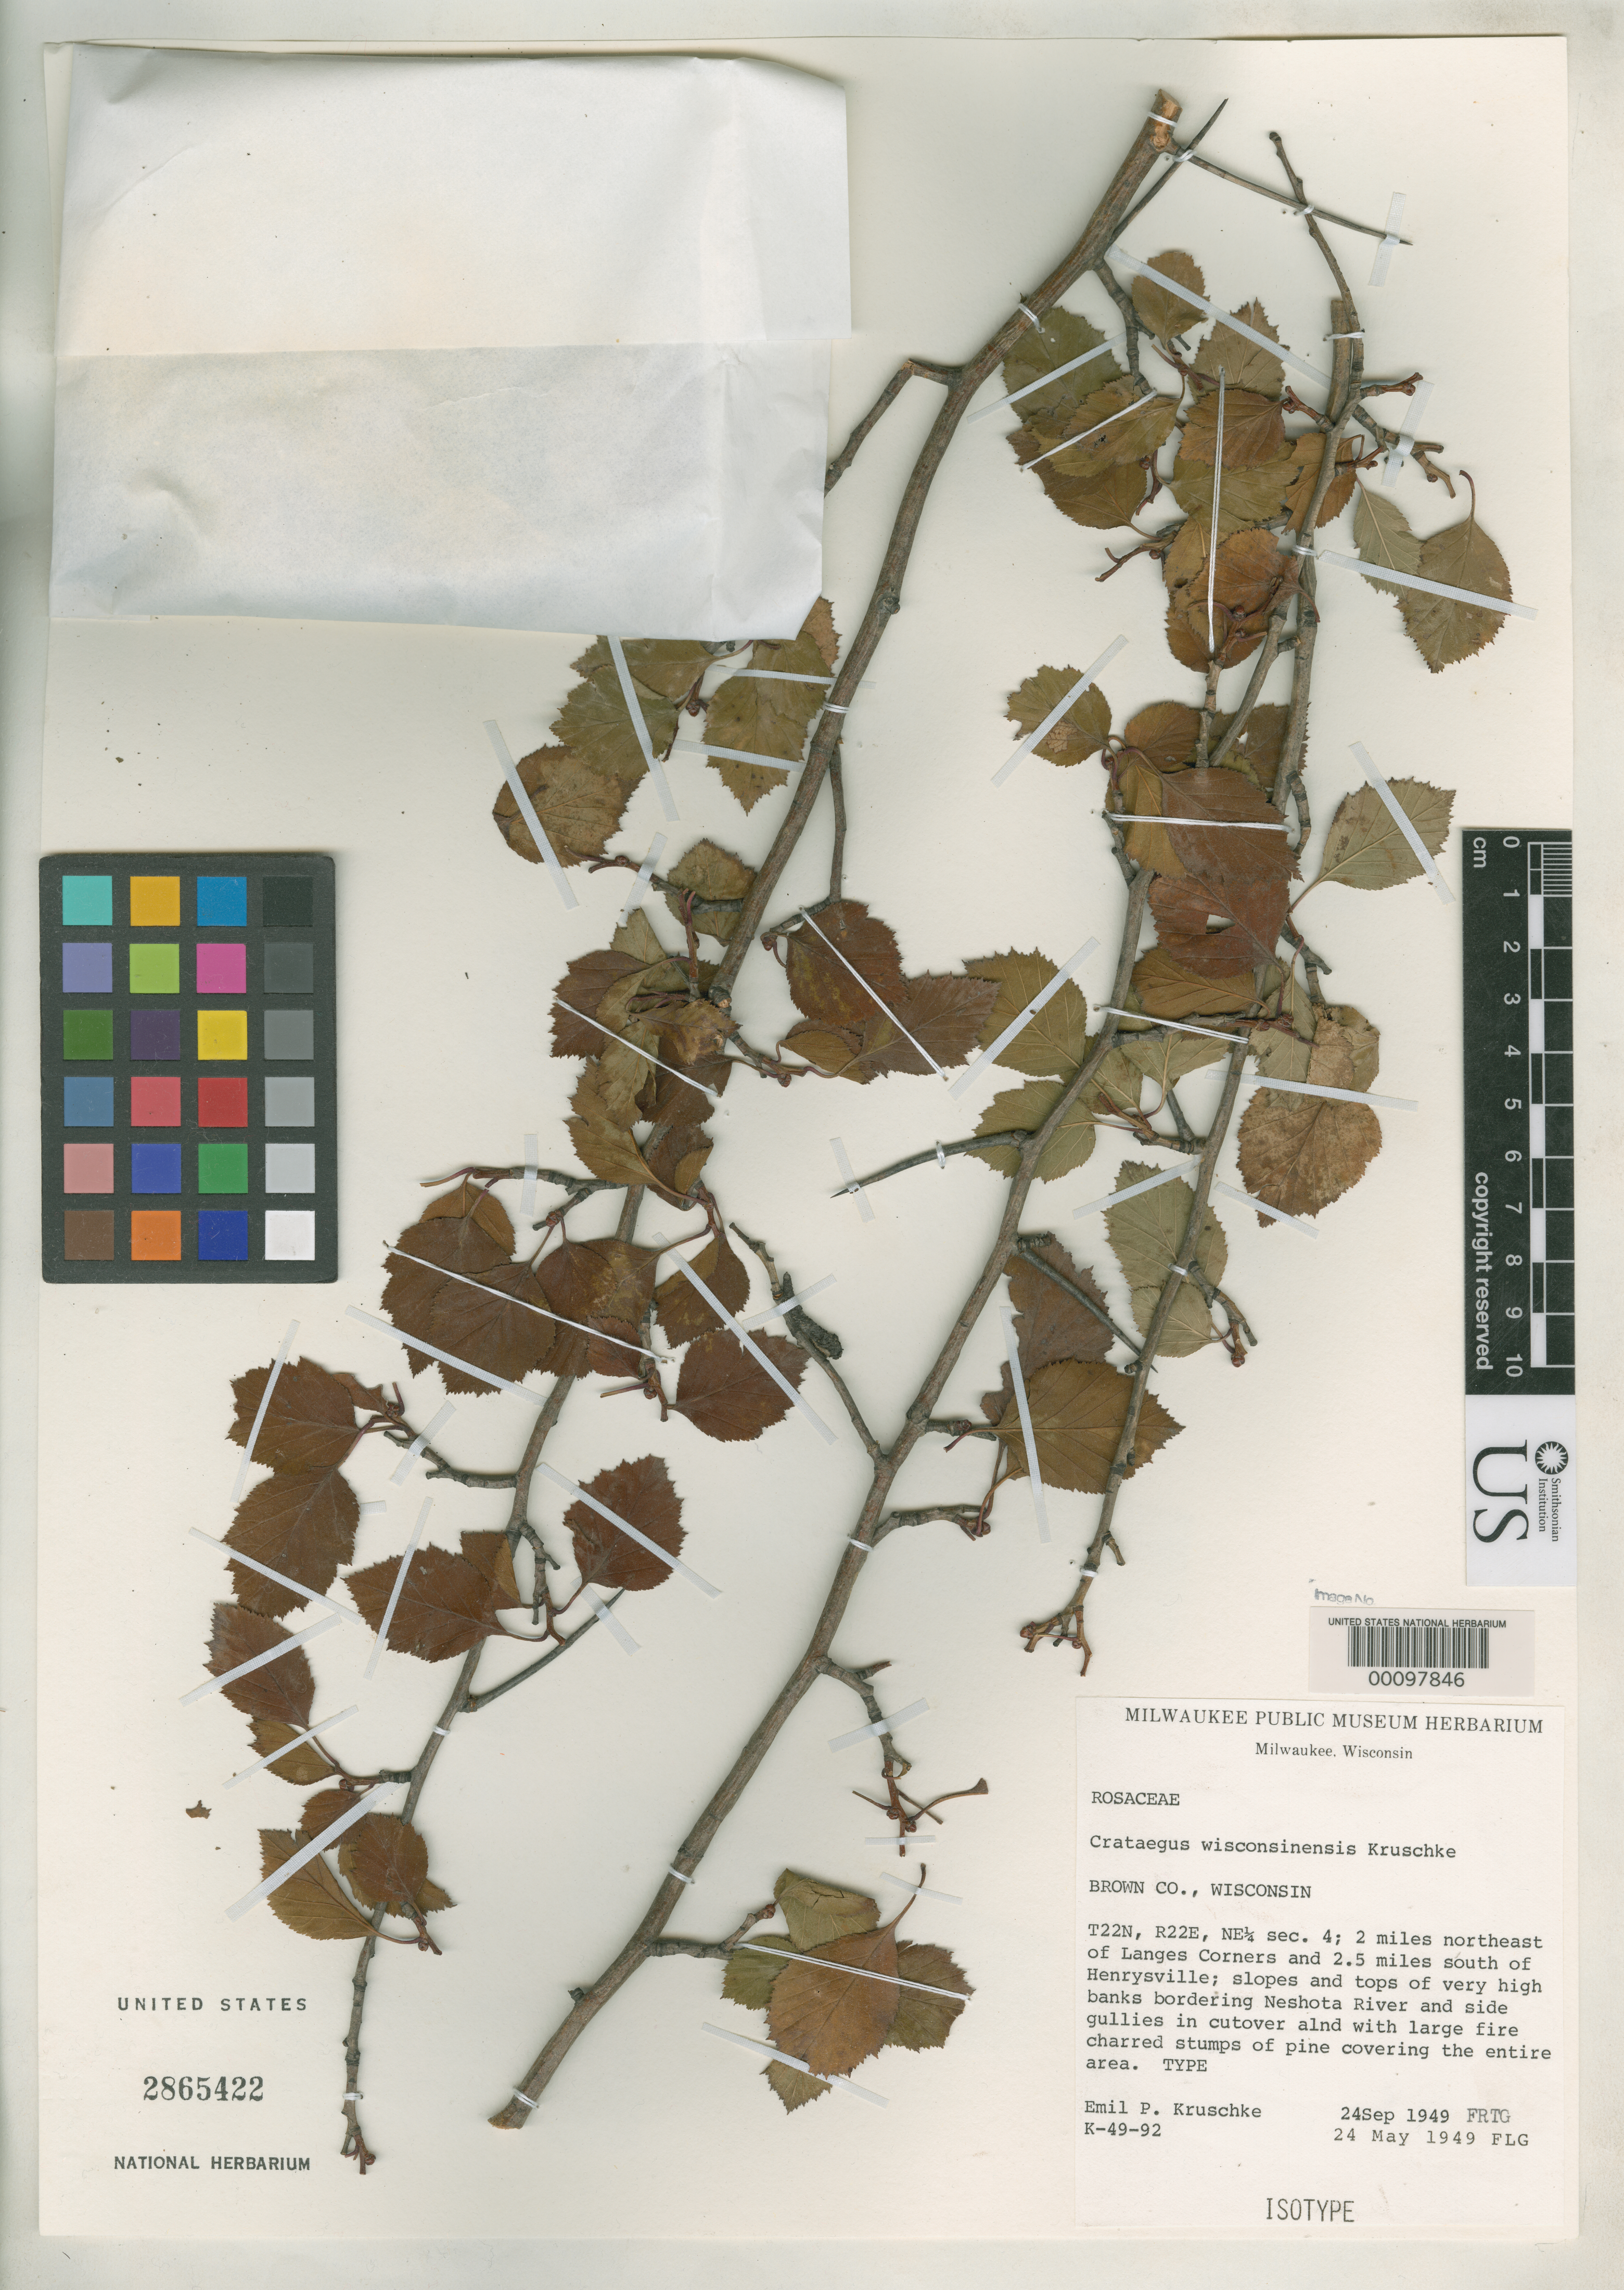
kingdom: Plantae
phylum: Tracheophyta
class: Magnoliopsida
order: Rosales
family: Rosaceae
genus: Crataegus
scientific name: Crataegus wisconsinensis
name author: Kruschke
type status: Isotype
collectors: E. Kruschke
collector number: K-49-92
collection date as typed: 24 May 1949 and 24 Sep 1949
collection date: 1949-05-24,1949-09-24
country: United States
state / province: Wisconsin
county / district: Brown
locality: NE of Langes Corners on West Twin (Neshota) River.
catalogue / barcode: US 2865422